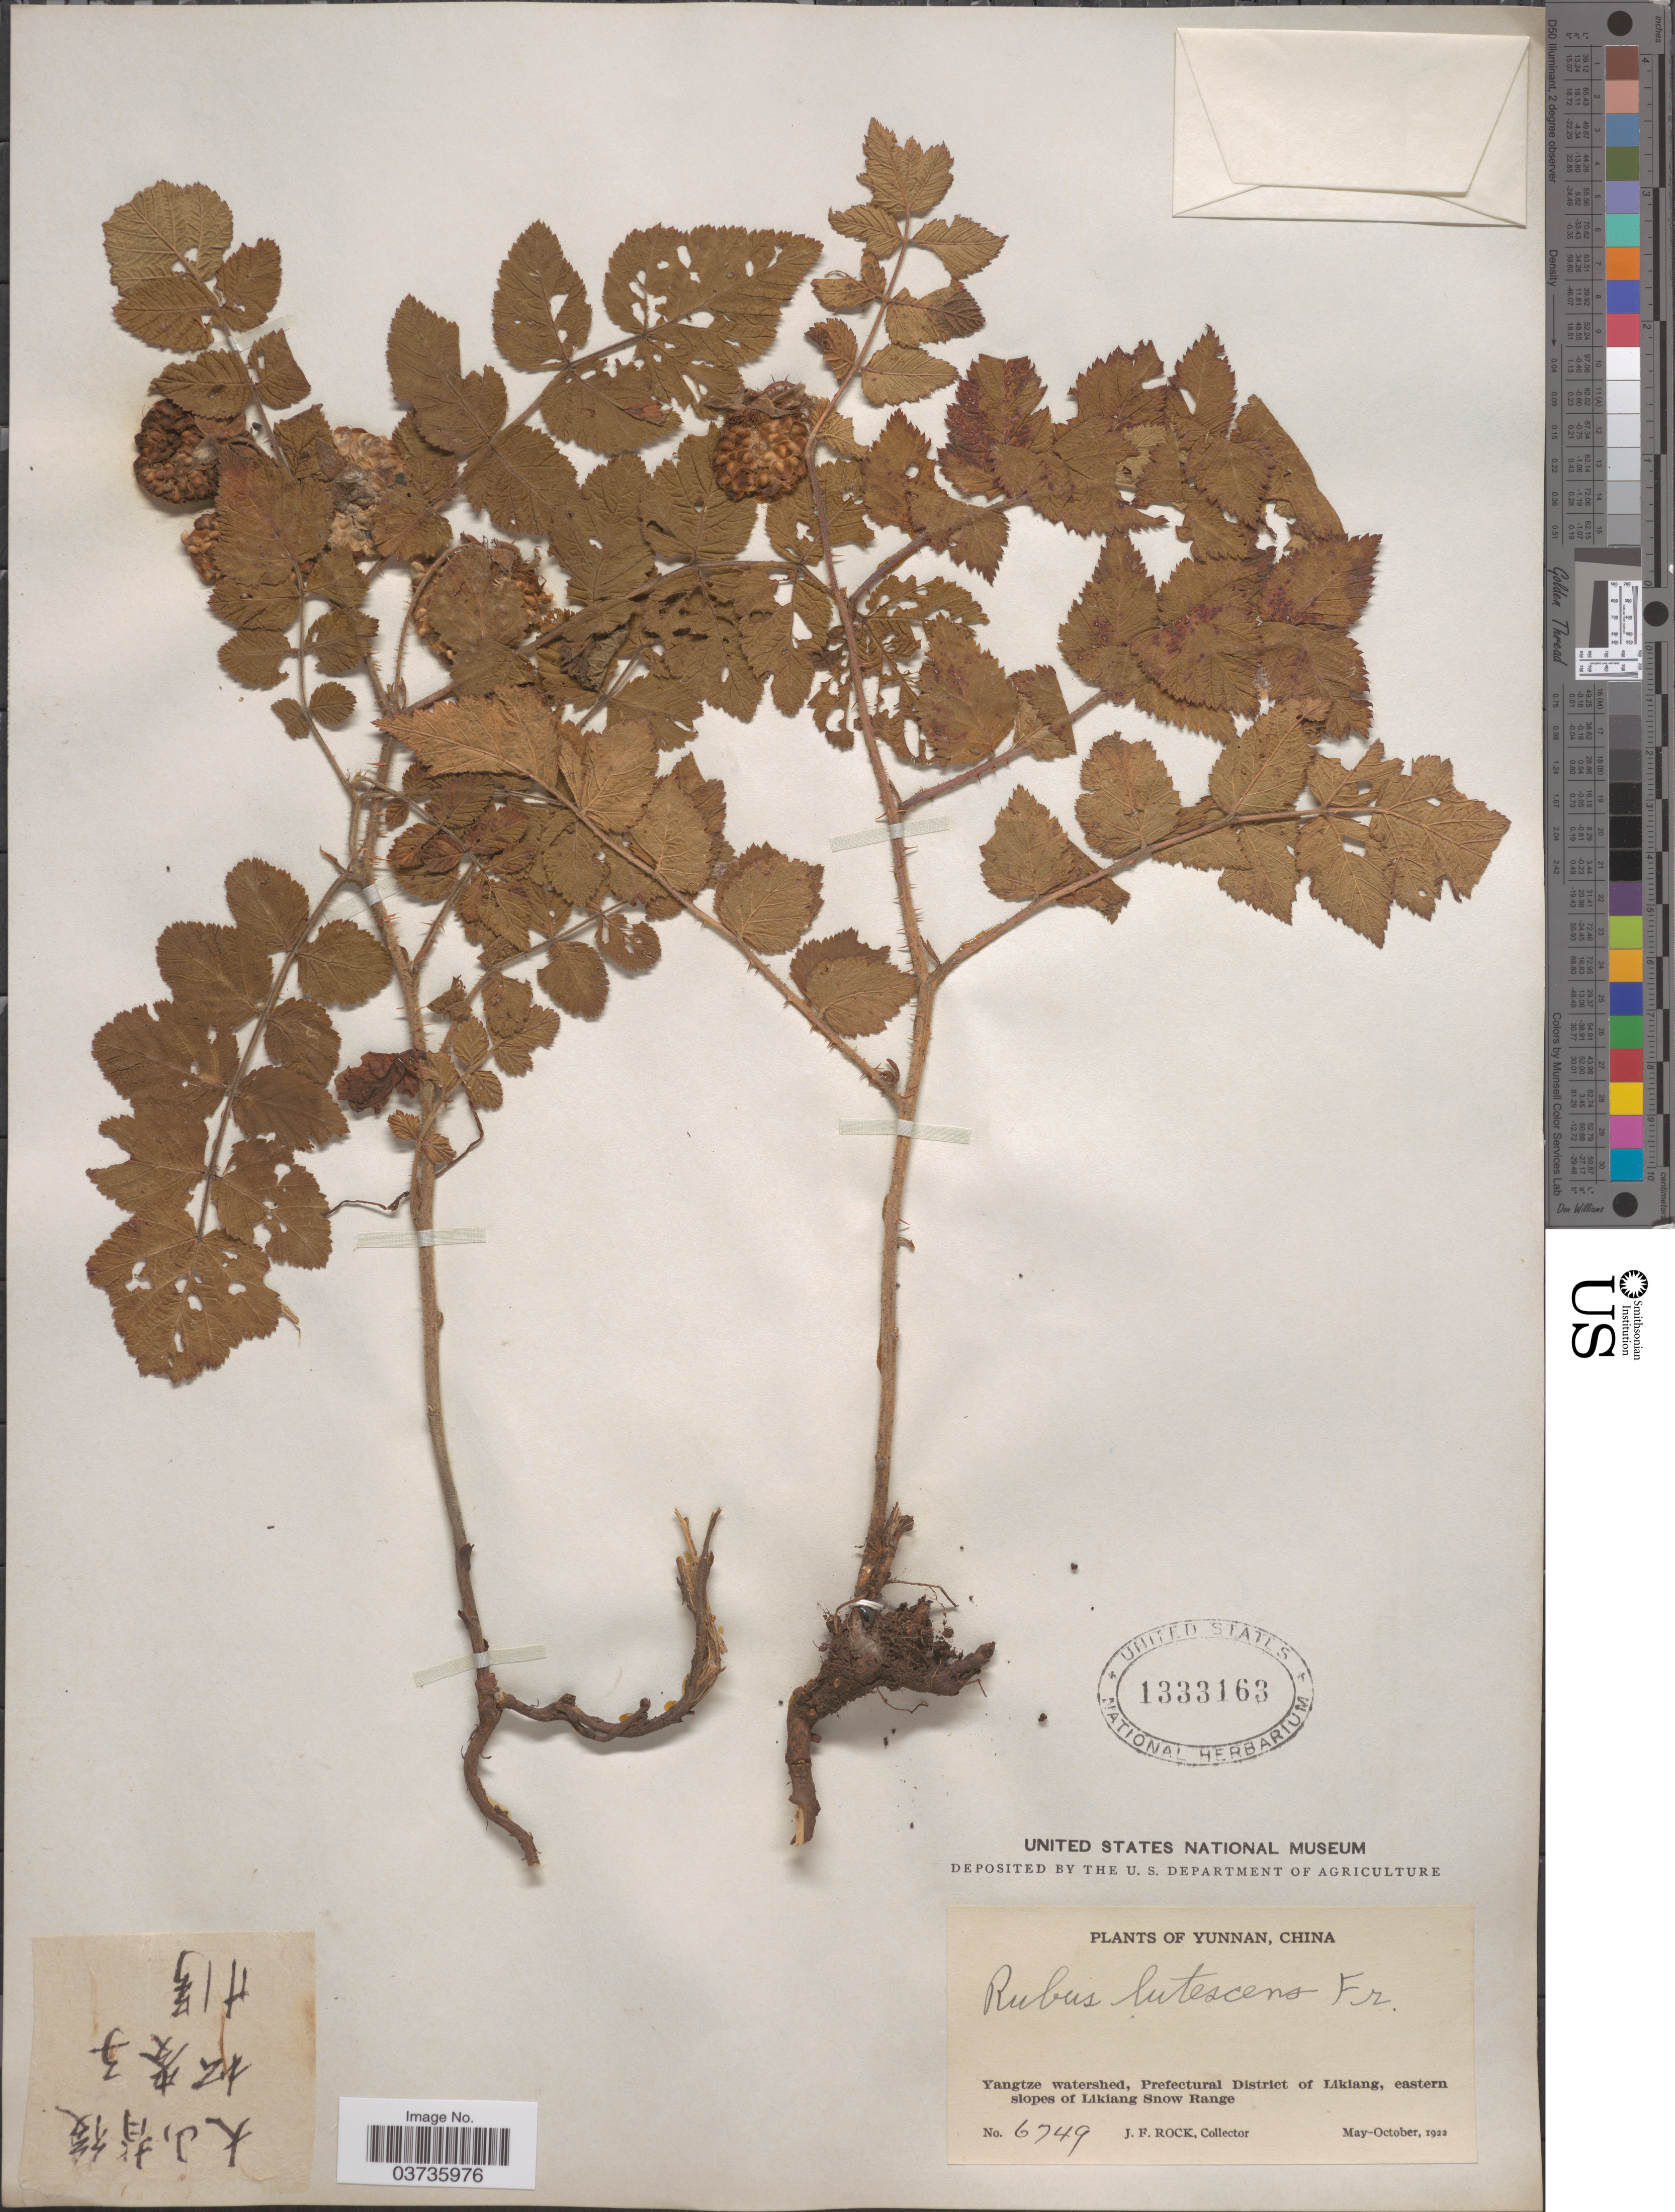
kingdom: Plantae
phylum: Tracheophyta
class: Magnoliopsida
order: Rosales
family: Rosaceae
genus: Rubus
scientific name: Rubus lutescens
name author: Franch.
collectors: J. Rock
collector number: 6749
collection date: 1922-05/1922-10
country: China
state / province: Yunnan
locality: Yangtze watershed, Prefectural District of Likiang, eastern slopes of Likiang Snow Range.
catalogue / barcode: US 1333163